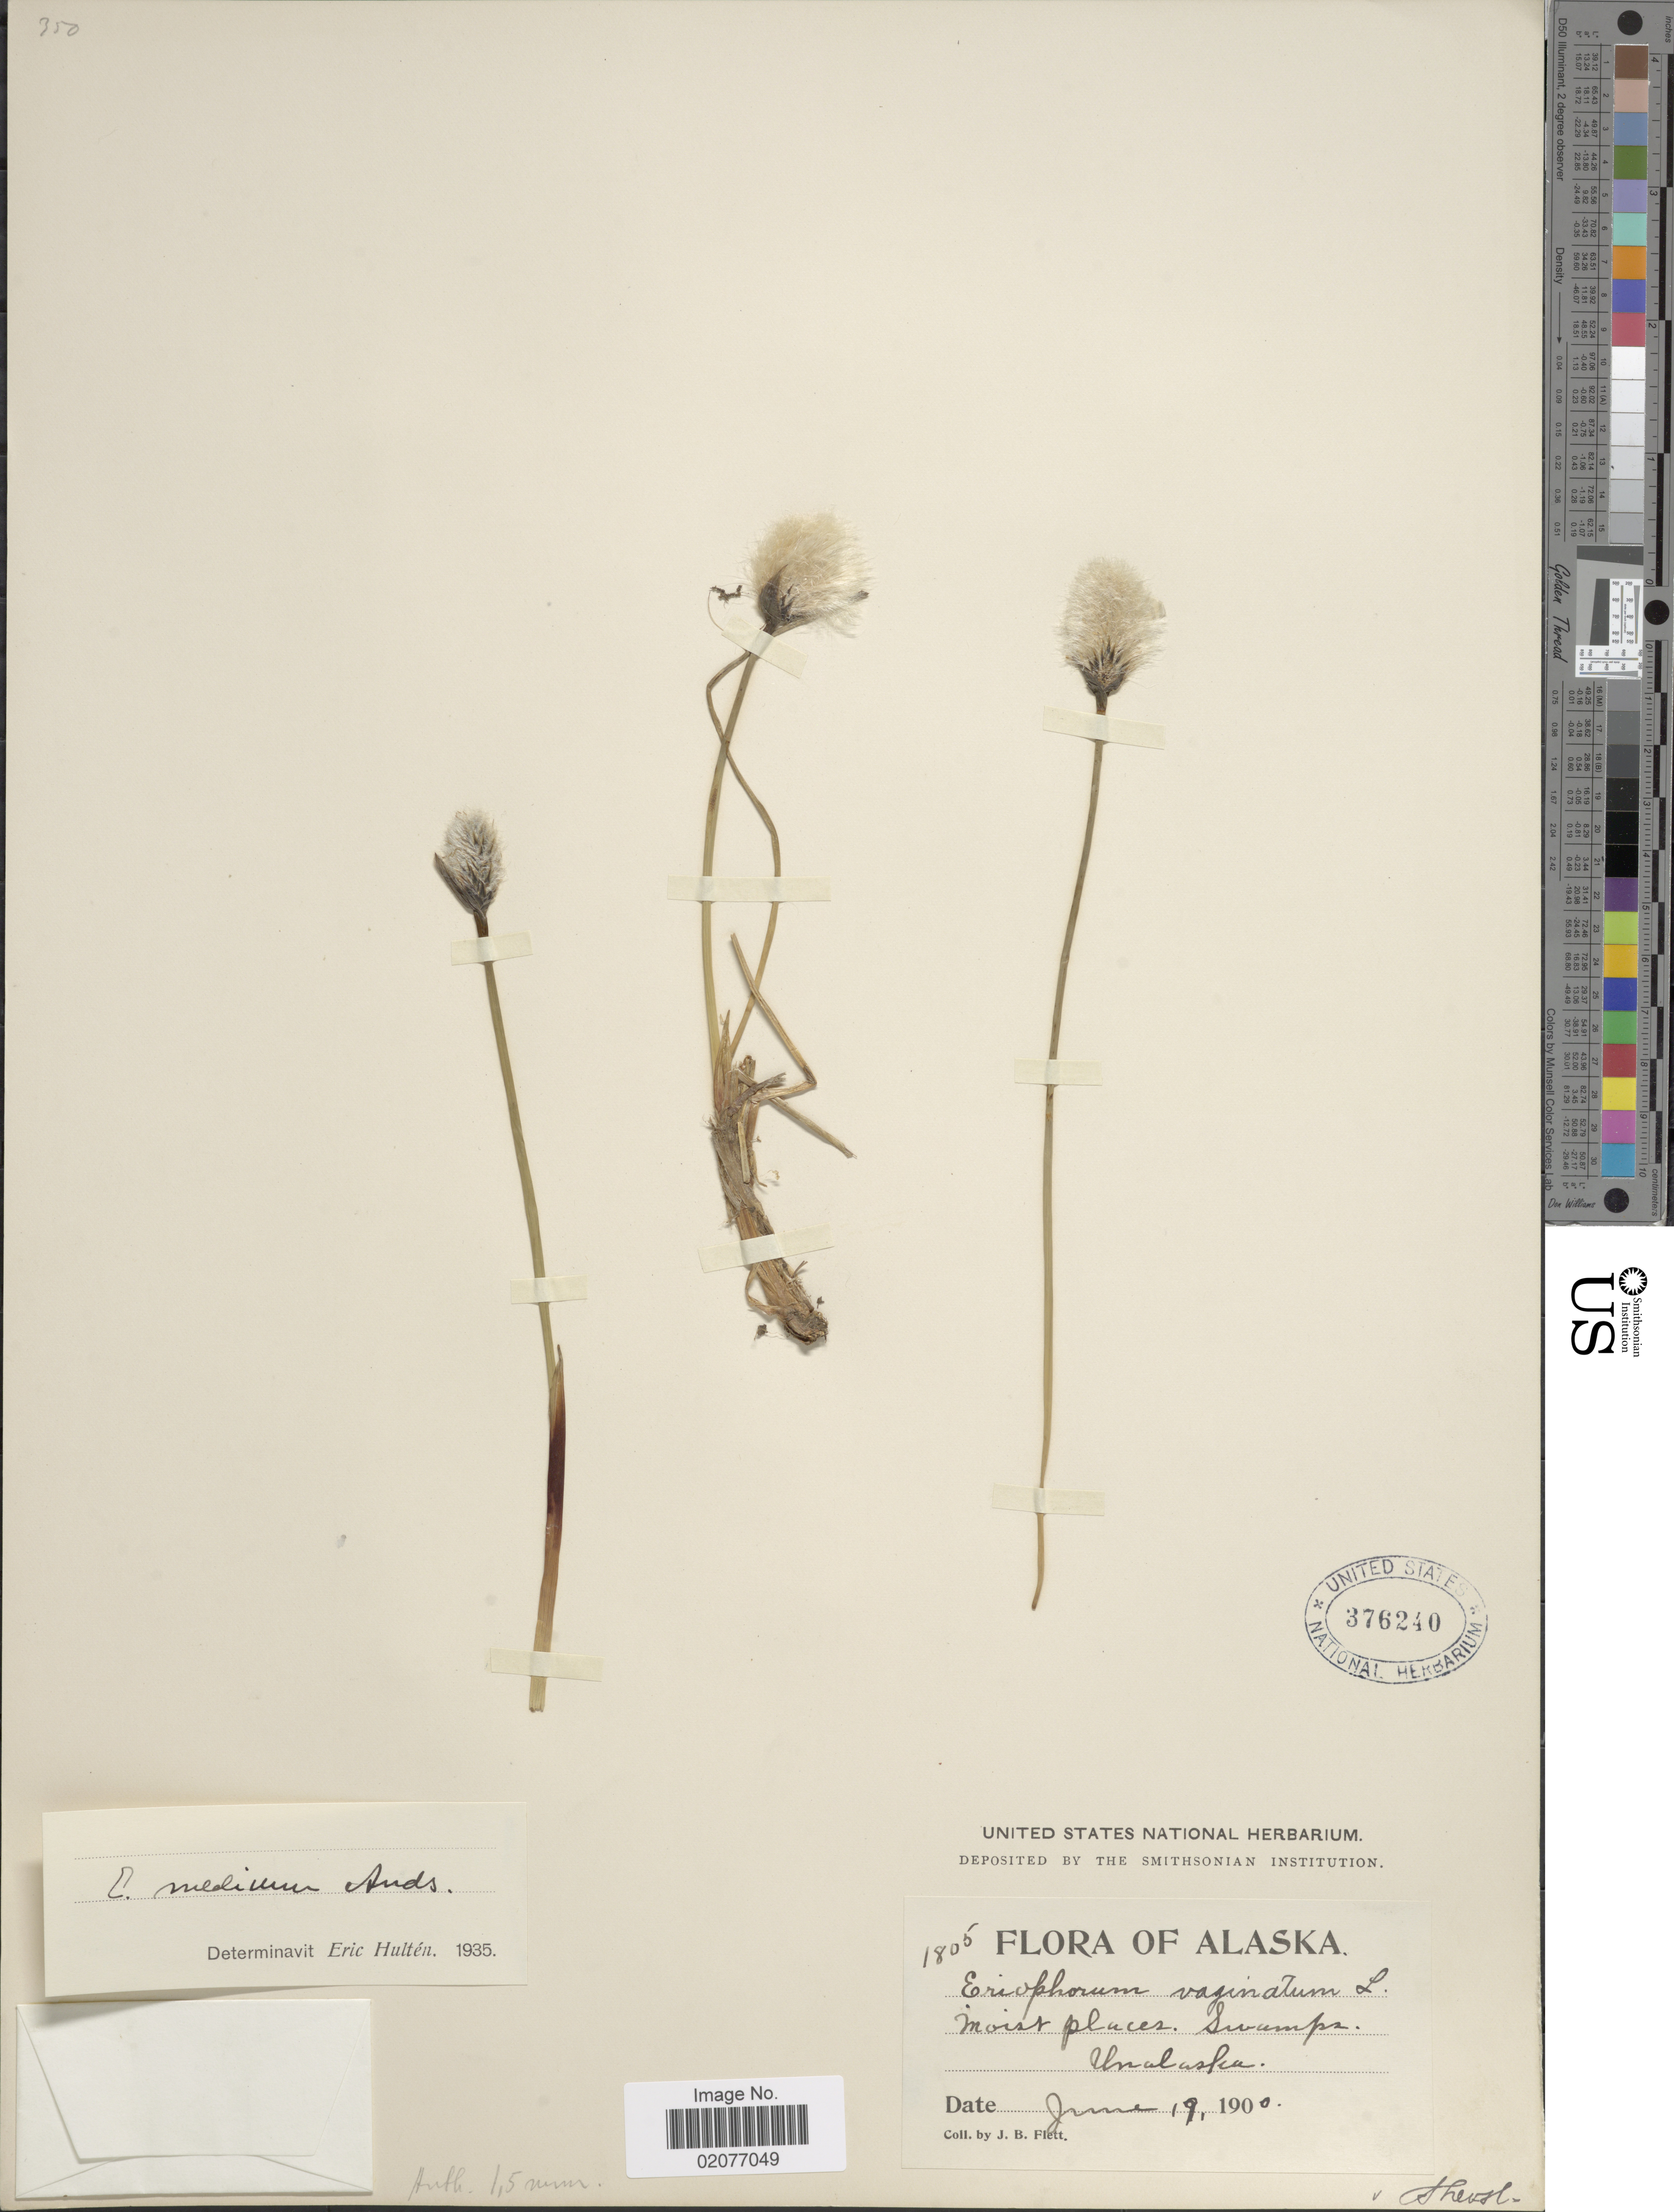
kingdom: Plantae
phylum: Tracheophyta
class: Liliopsida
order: Poales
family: Cyperaceae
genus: Eriophorum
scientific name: Eriophorum x medium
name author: Andersson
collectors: J. Flett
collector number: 1805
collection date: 1900-06-19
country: United States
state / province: Alaska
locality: Moist placer. Swamps, Unalaska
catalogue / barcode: US 376240